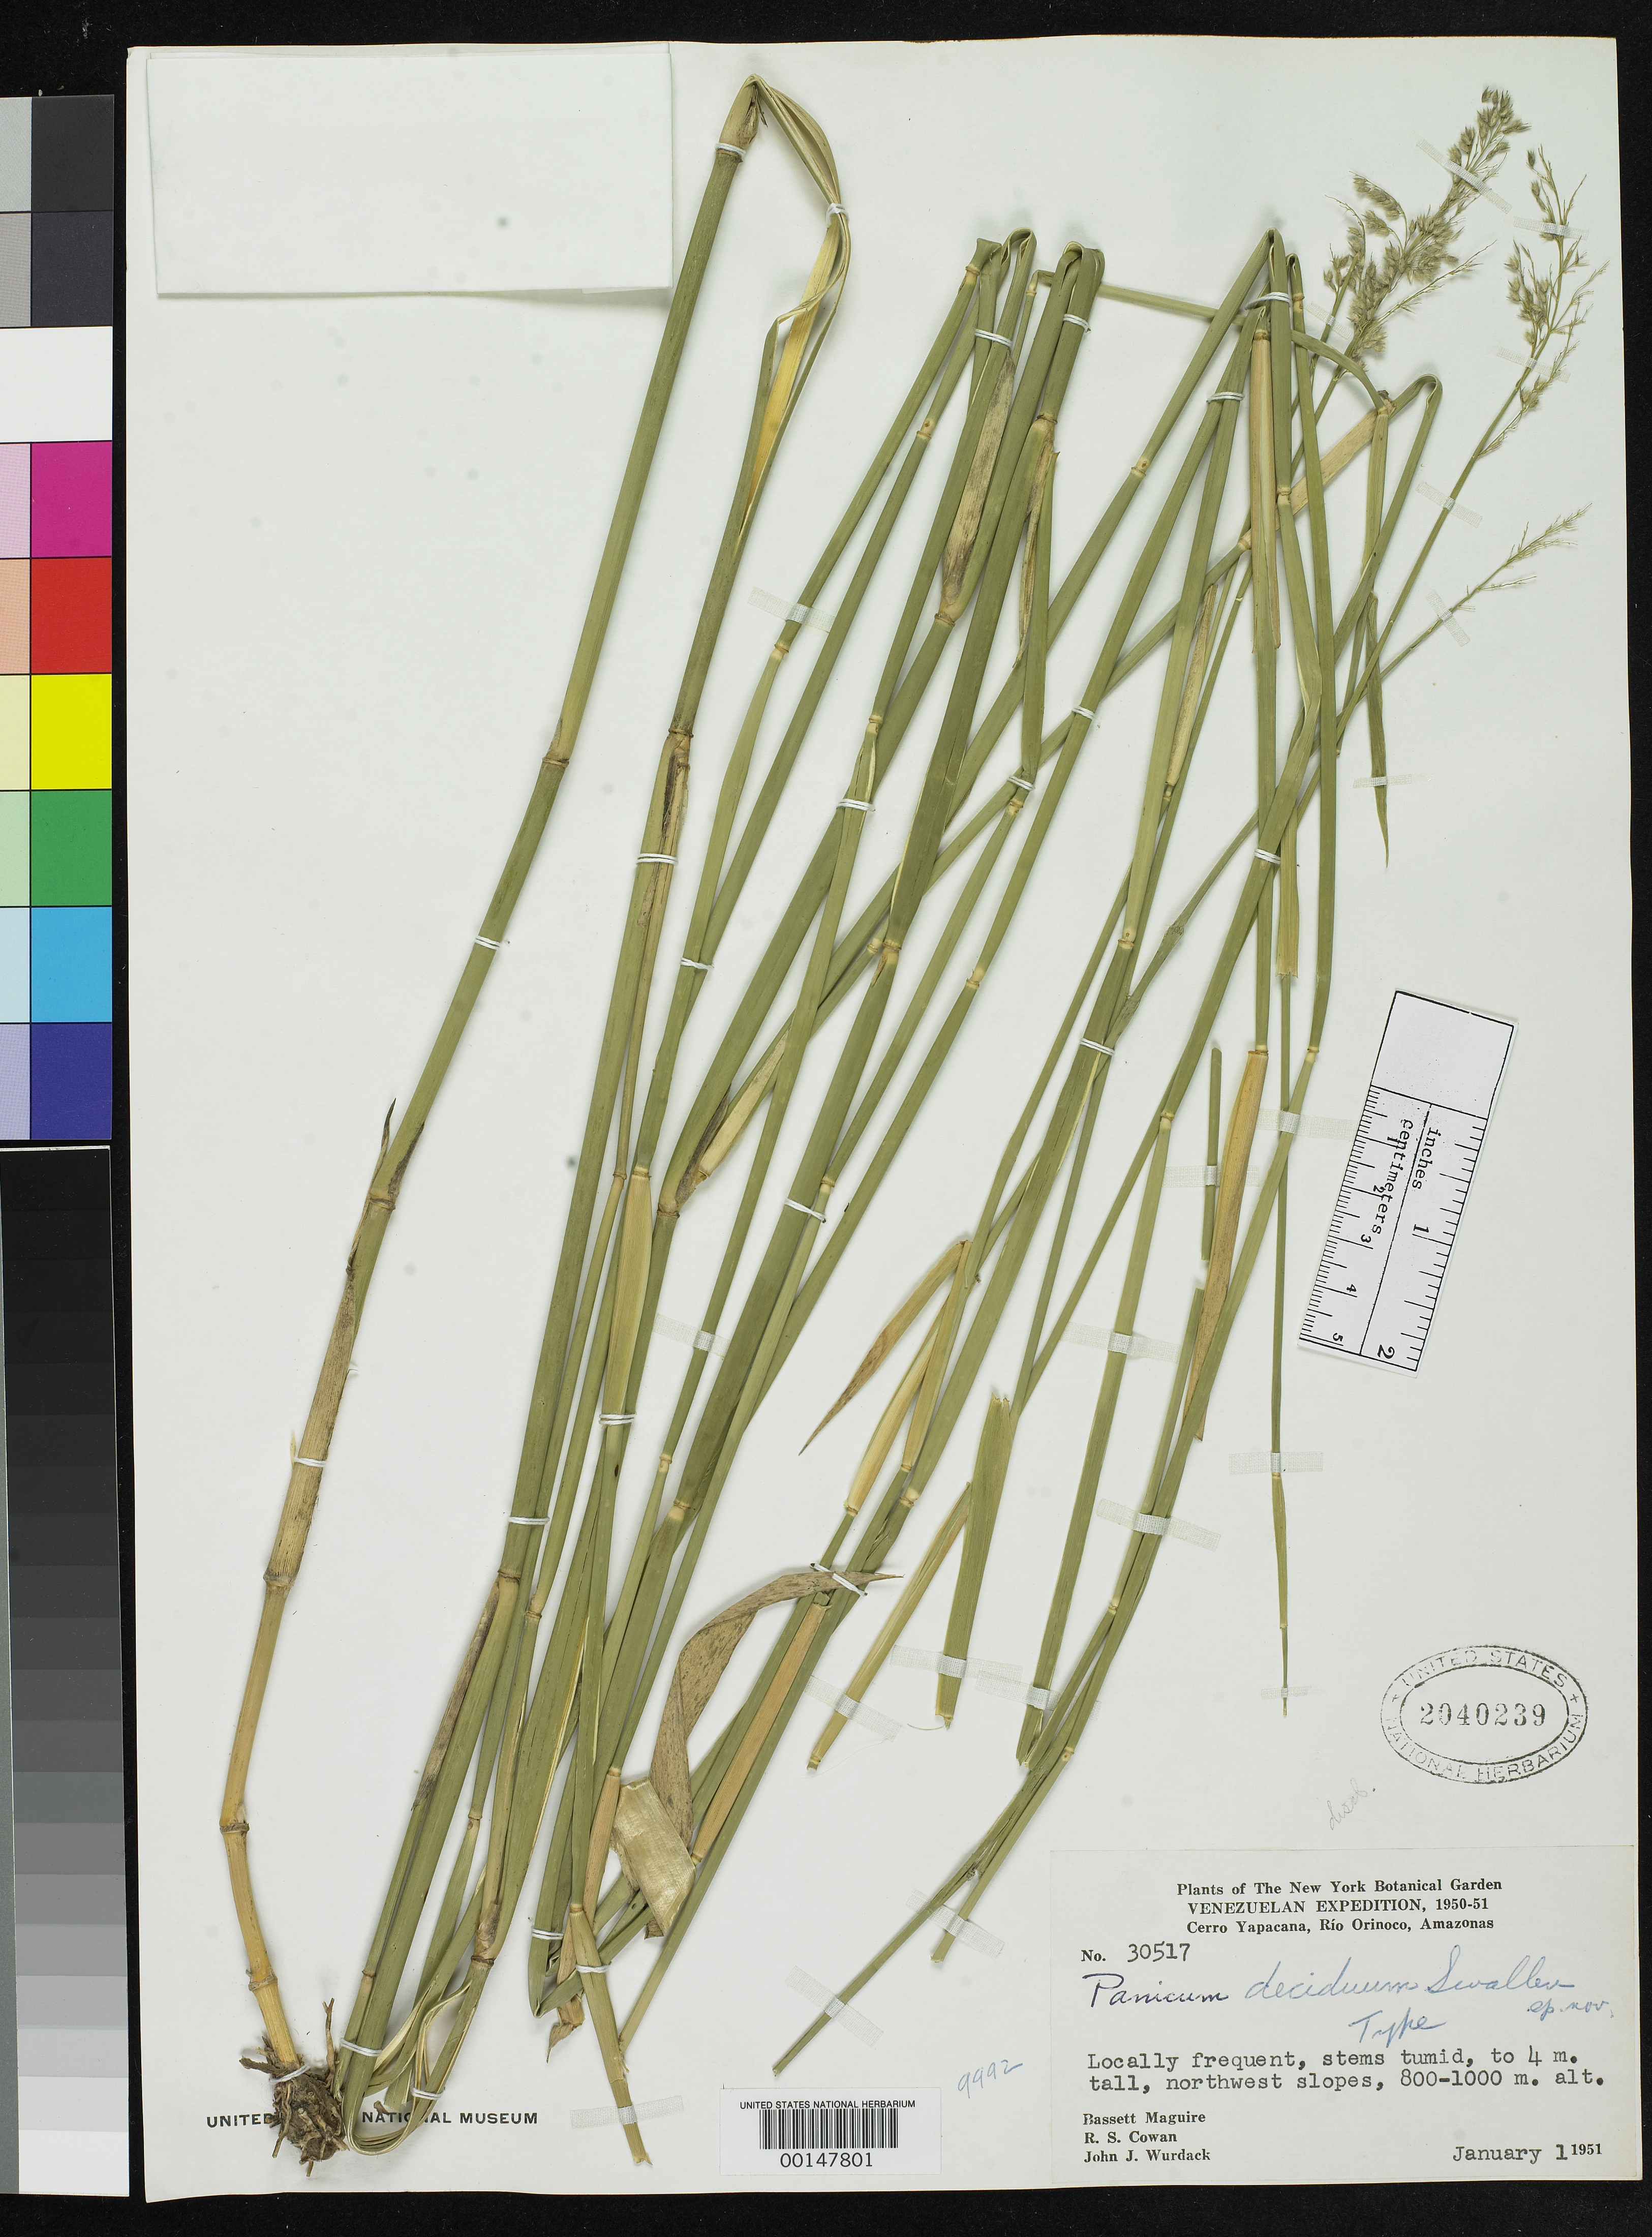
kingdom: Plantae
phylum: Tracheophyta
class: Liliopsida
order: Poales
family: Poaceae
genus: Panicum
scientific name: Panicum deciduum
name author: Swallen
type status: Holotype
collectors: B. Maguire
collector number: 30517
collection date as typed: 01 Jan 1951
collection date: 1951-01-01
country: Venezuela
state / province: Amazonas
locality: Cerro Yapacana, Rio Orinoco; alt, 800- 1000m.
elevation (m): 800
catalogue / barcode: US 2040239